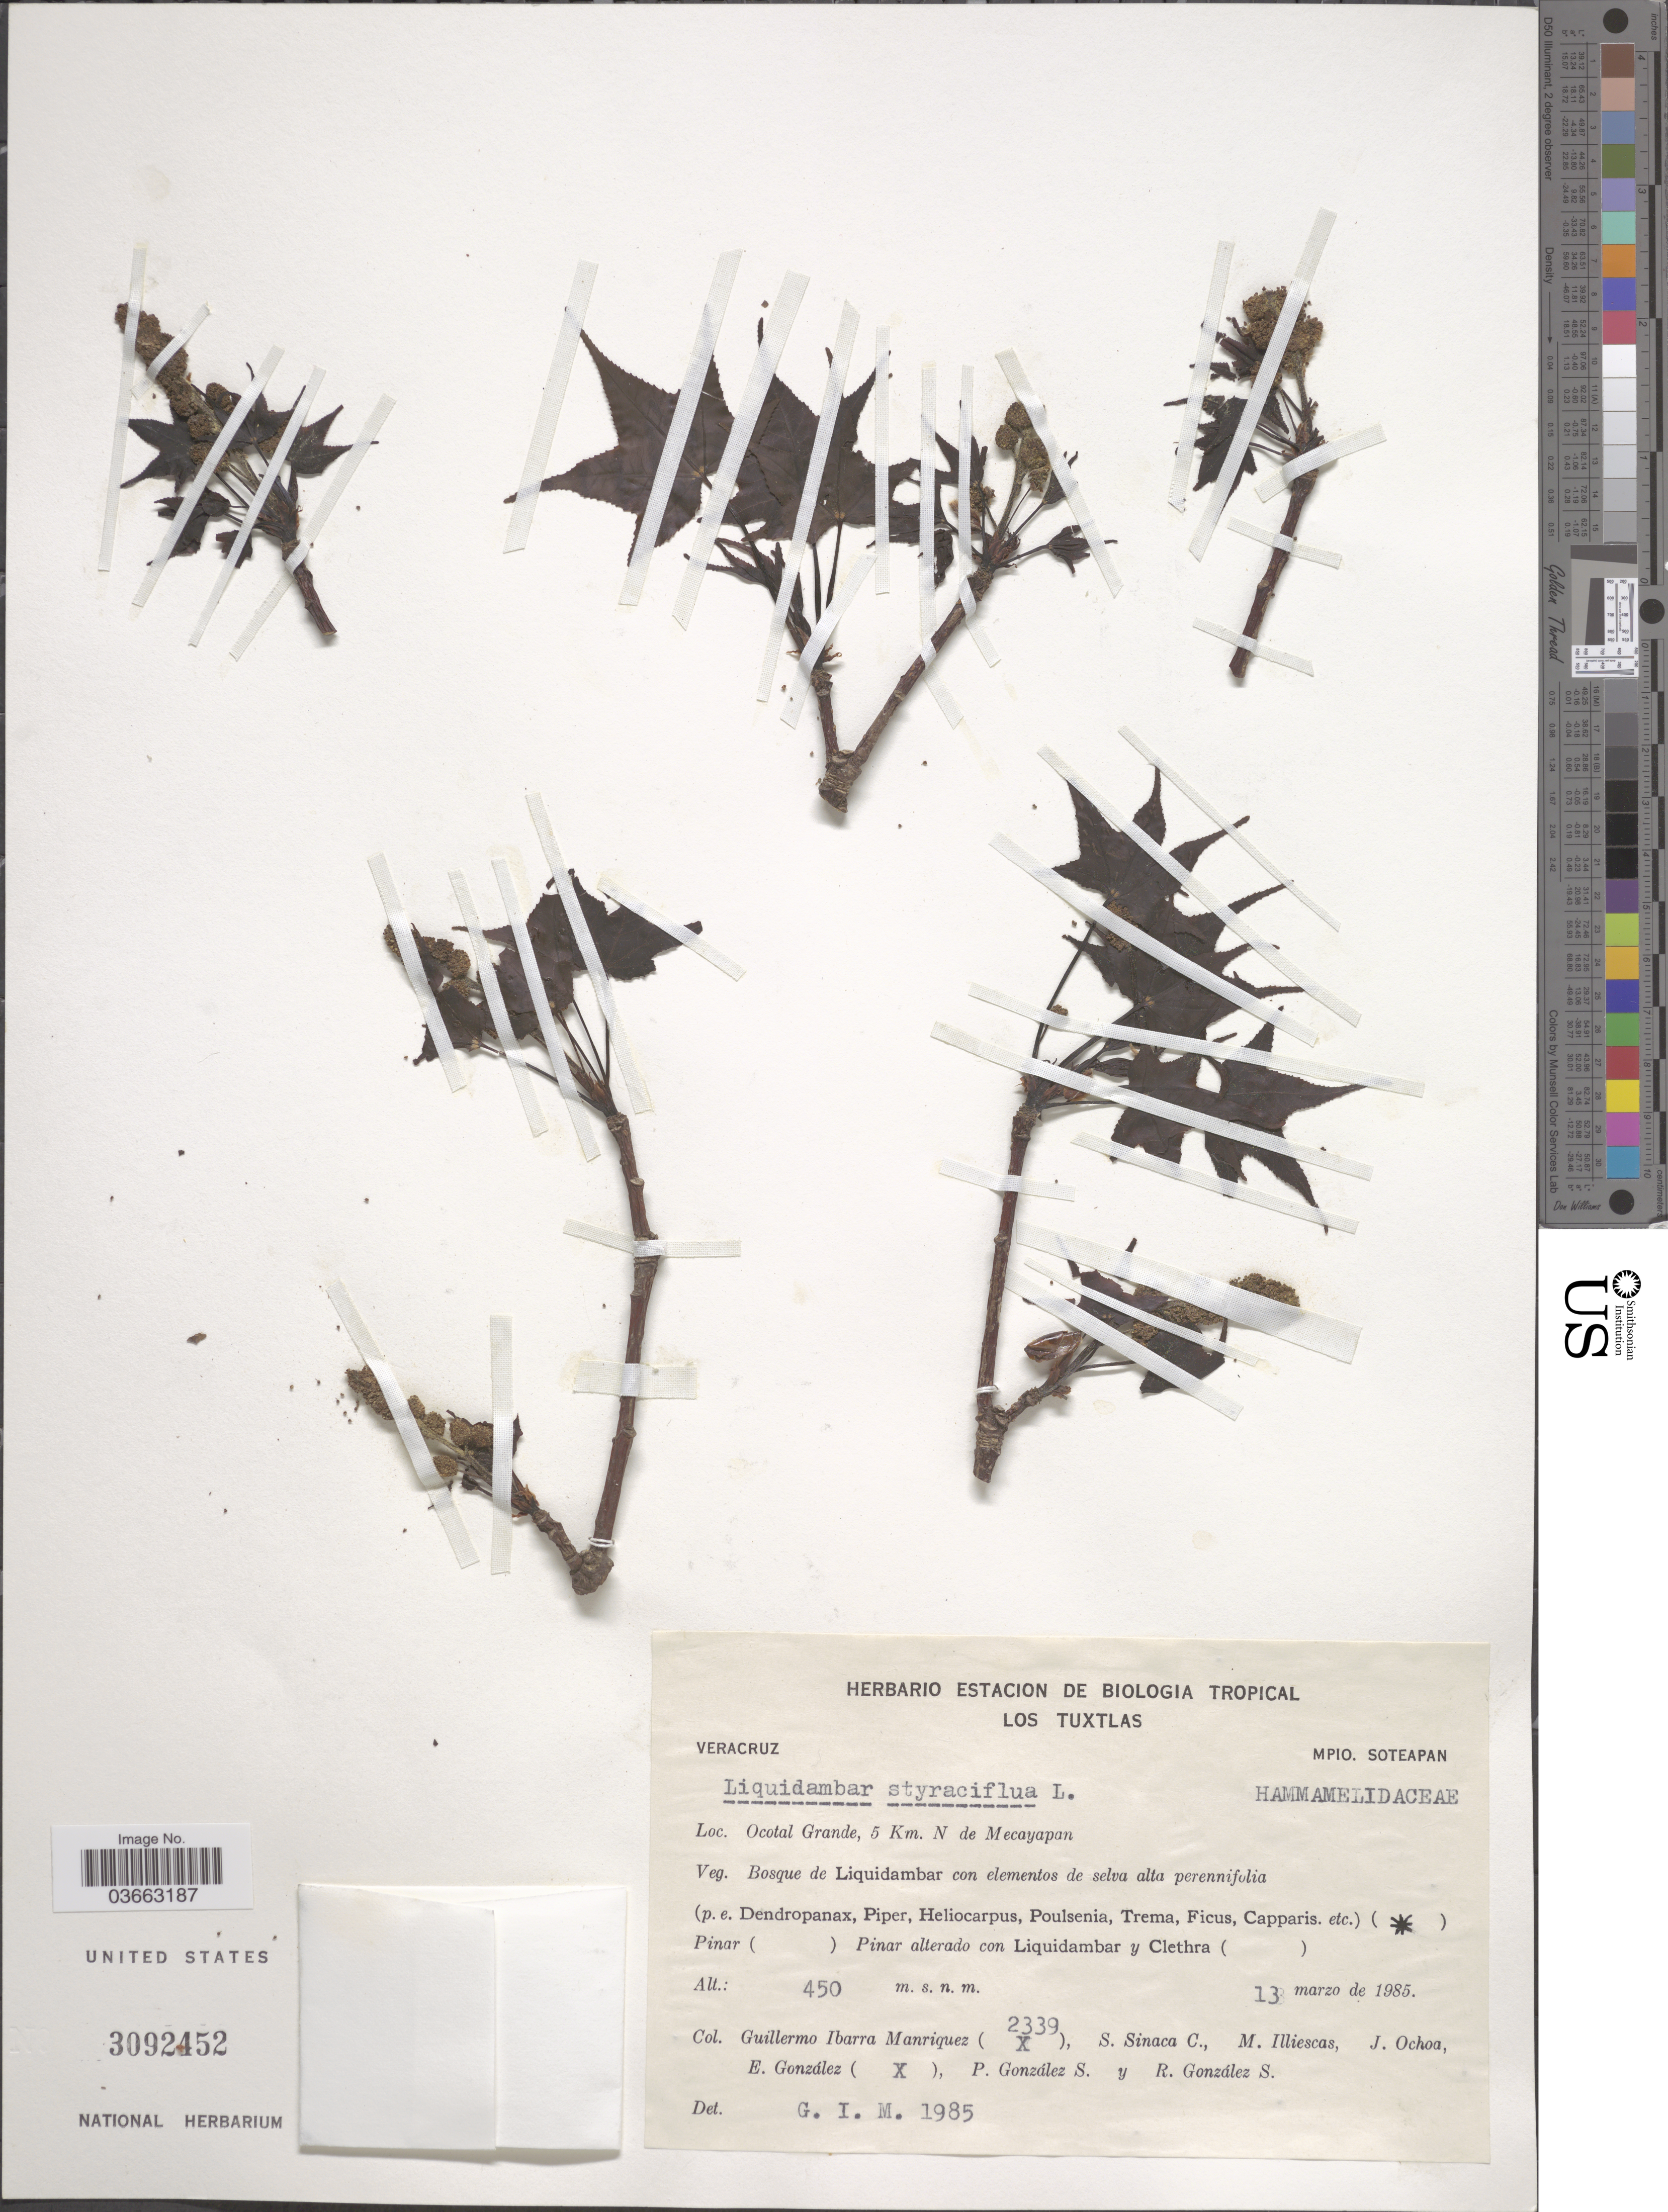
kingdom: Plantae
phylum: Tracheophyta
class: Magnoliopsida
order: Saxifragales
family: Altingiaceae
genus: Liquidambar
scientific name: Liquidambar styraciflua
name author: L.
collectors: G. Ibarra M., S. Sinaca Colin, Illiescas, M., J. Ochoa & et al.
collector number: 2339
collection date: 1985-03-13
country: Mexico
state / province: Veracruz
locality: Veracruz. Mpio. Soteapan. Ocotal Grande, 5 Km. N de Mecayapan.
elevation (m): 450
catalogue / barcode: US 3092452